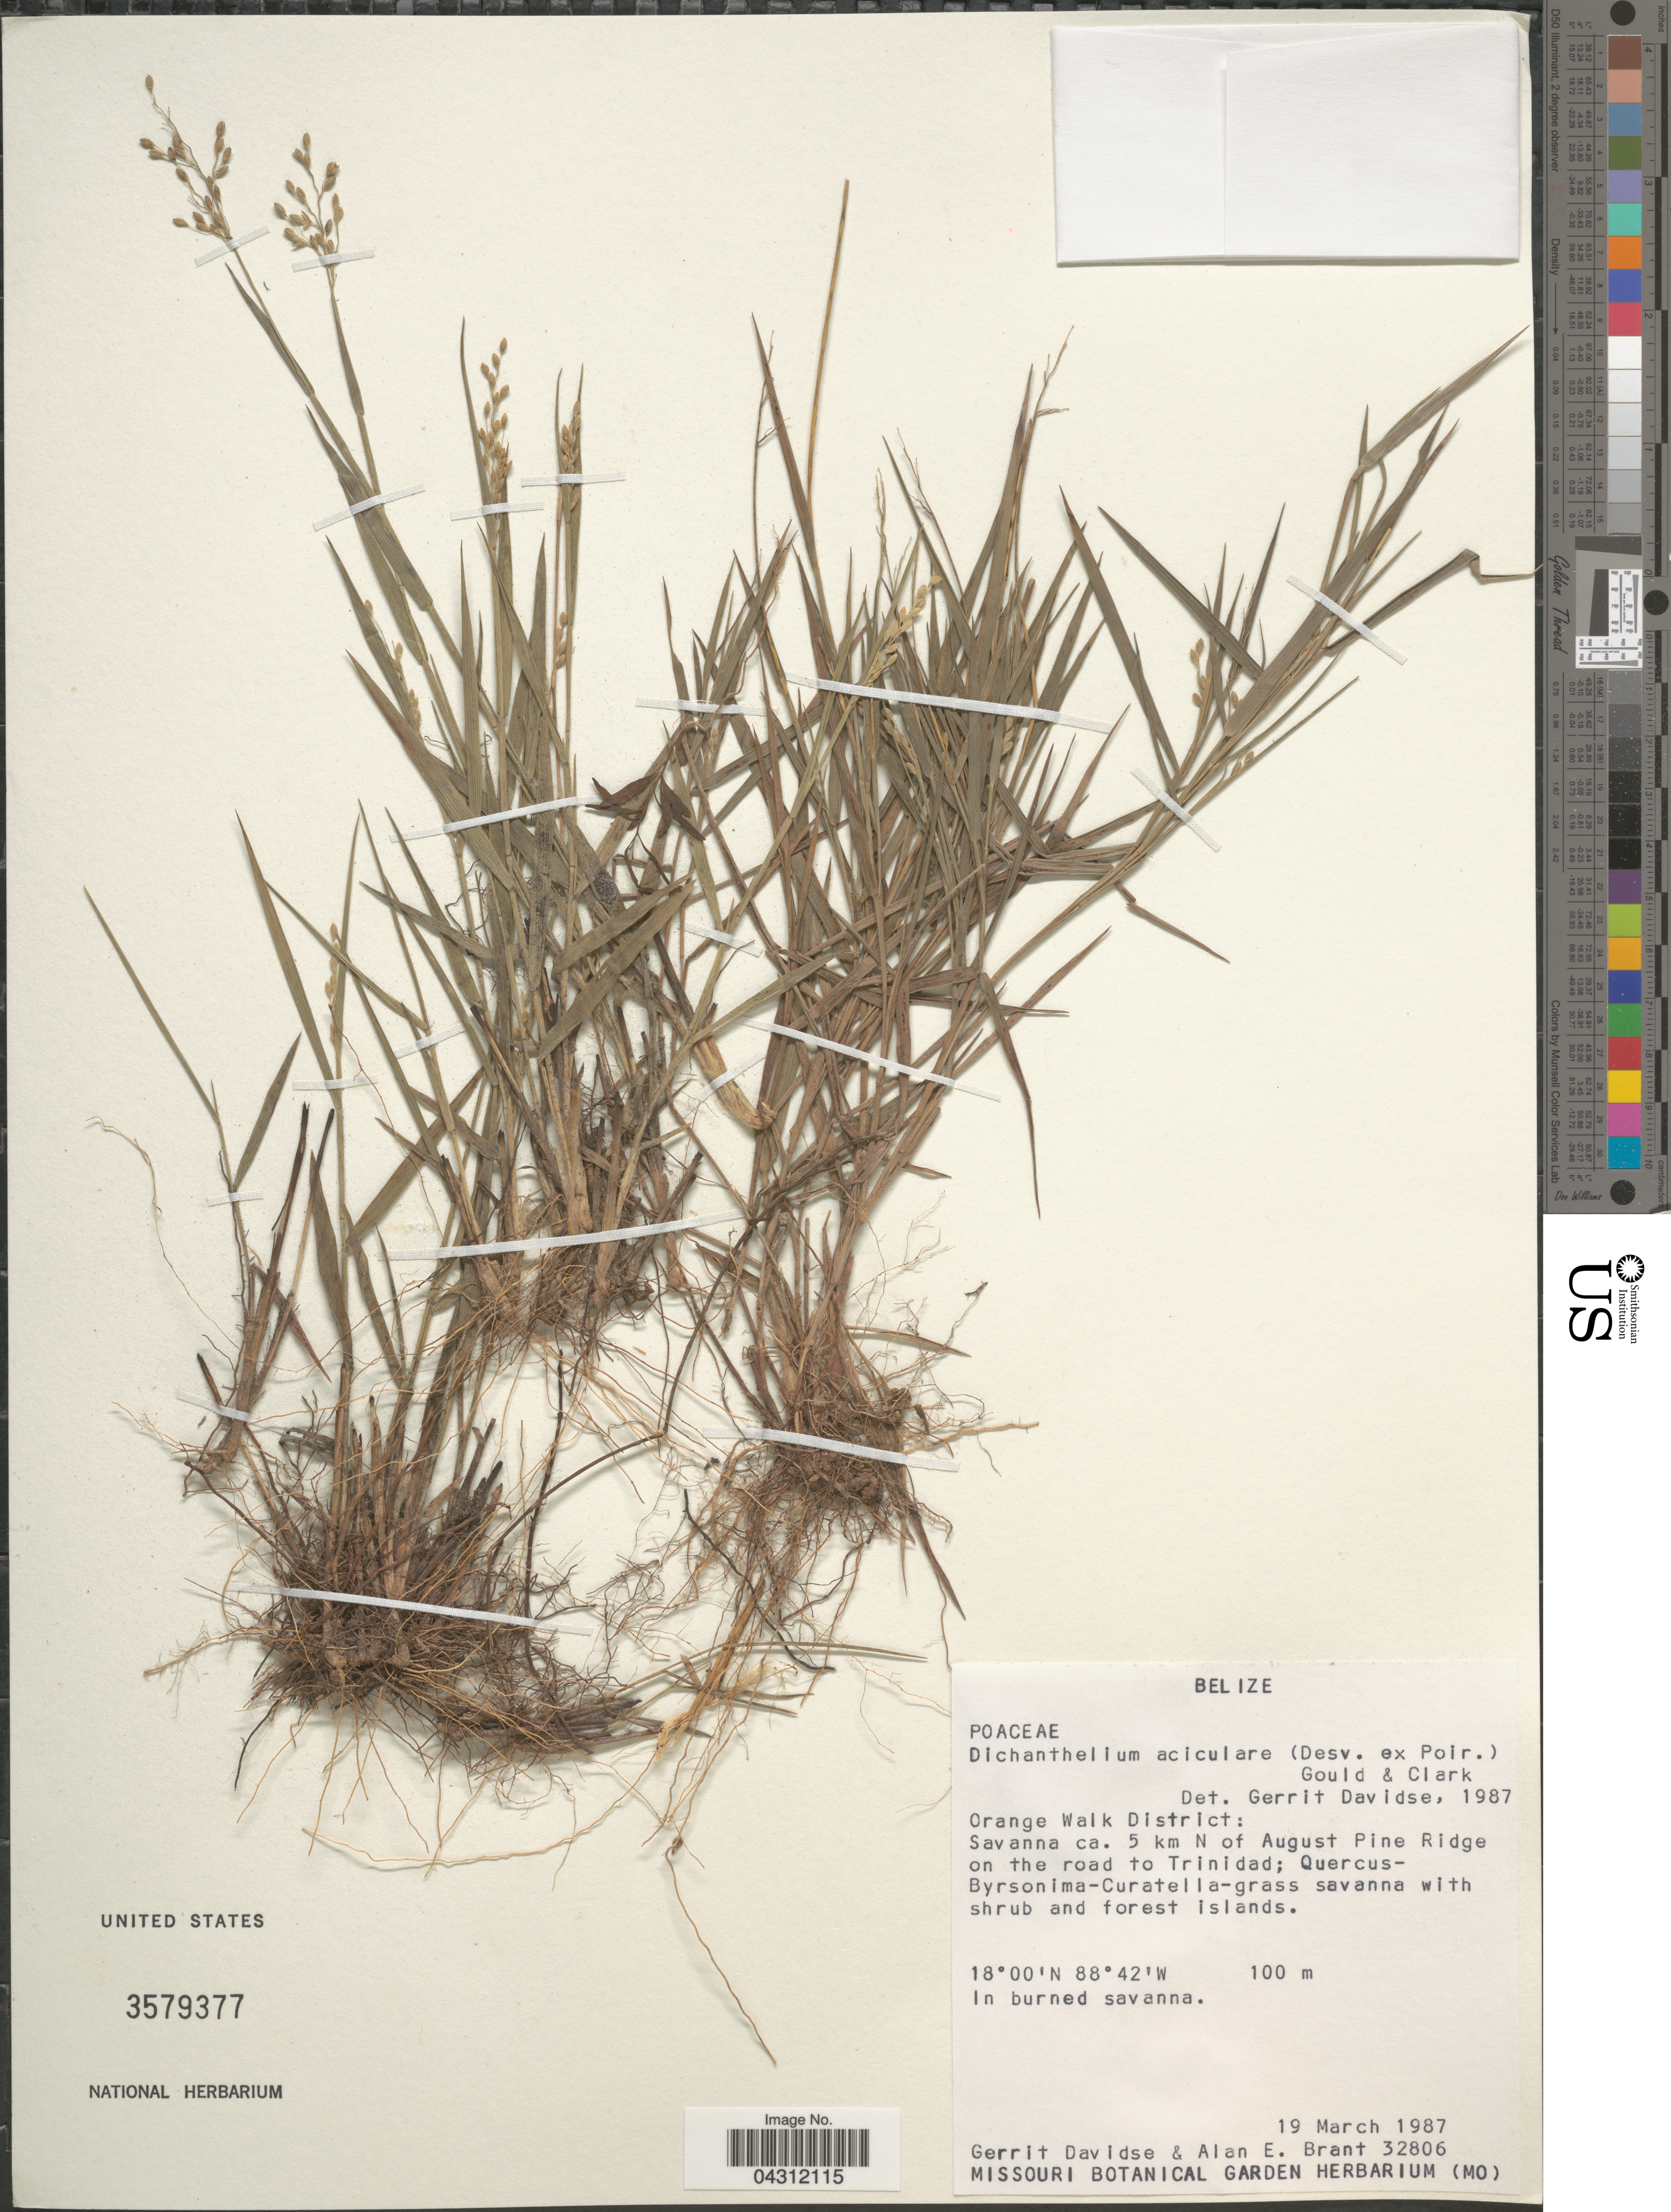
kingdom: Plantae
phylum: Tracheophyta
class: Liliopsida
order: Poales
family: Poaceae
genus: Dichanthelium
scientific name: Dichanthelium aciculare var. ramosum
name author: (Griseb.) Davidse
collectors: G. Davidse & A. Brant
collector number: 32806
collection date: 1987-03-19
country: Belize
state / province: Orange Walk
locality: Orange Walk District: Savanna ca. 5 km N of August Pine Ridge on the road to Trinidad.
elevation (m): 100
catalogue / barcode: US 3579377